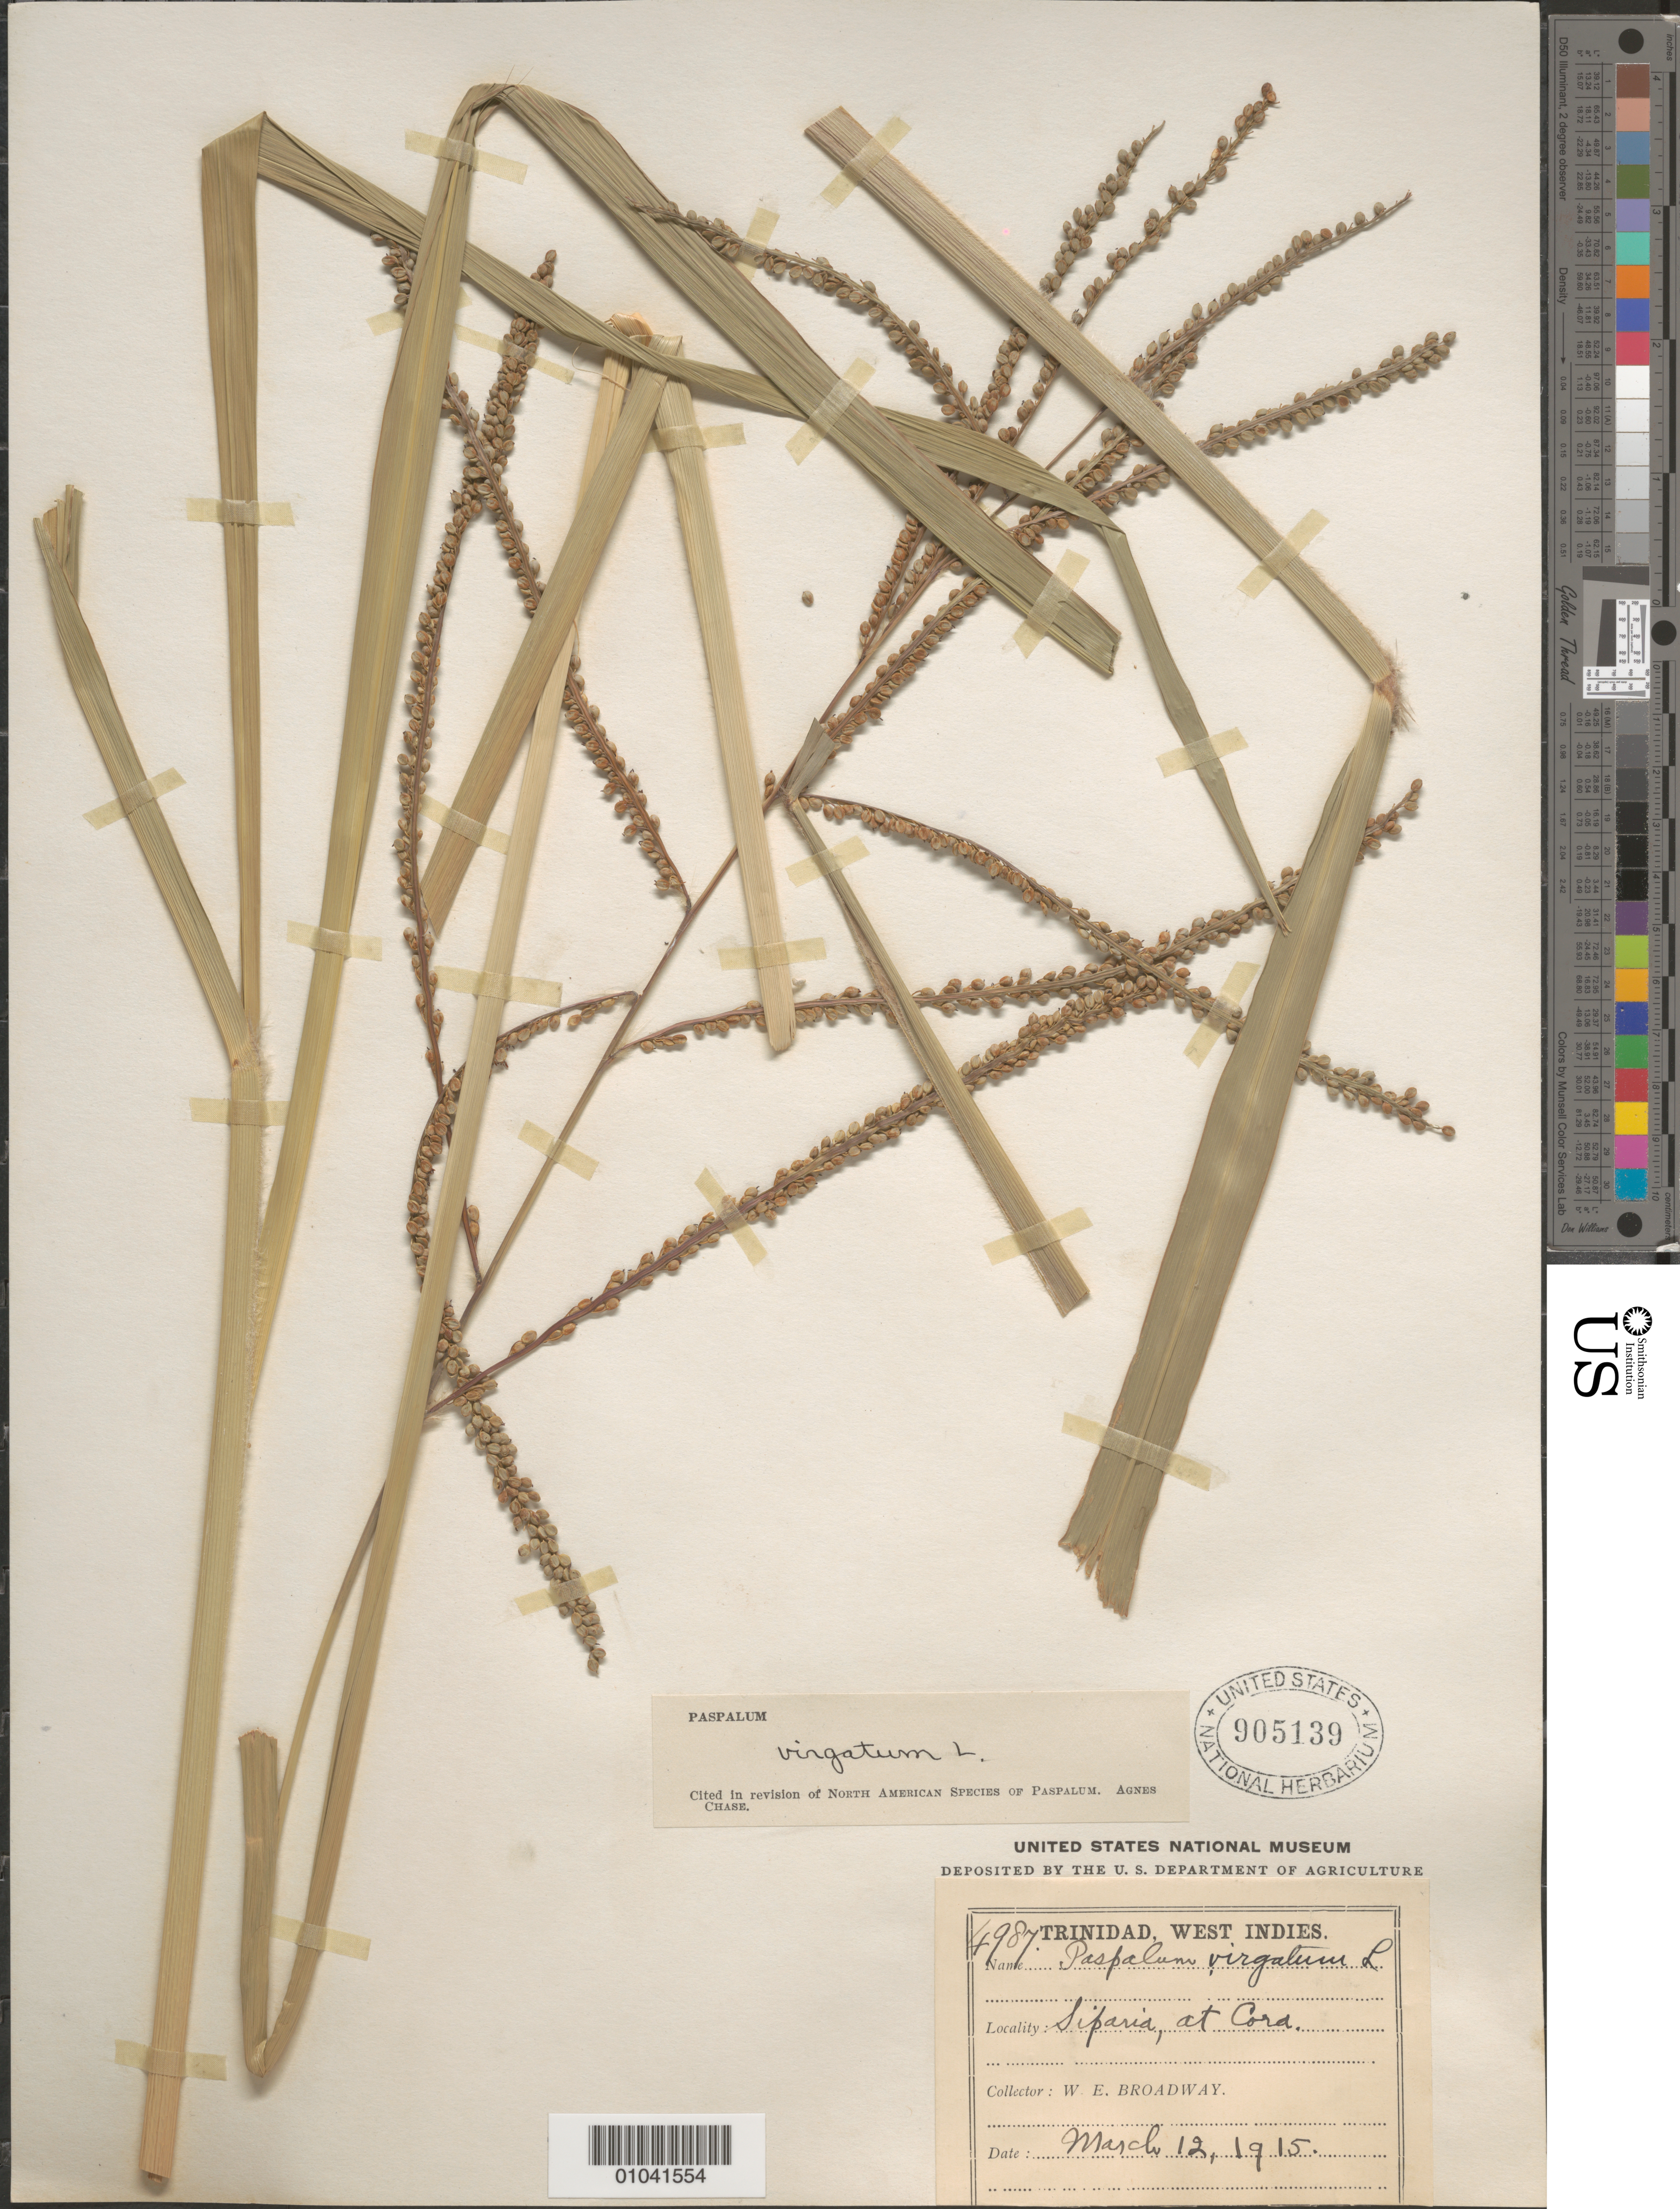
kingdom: Plantae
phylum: Tracheophyta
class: Liliopsida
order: Poales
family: Poaceae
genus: Paspalum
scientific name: Paspalum virgatum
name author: L.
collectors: W. E. Broadway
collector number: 4987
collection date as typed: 12 Mar 1915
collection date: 1915-03-12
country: Trinidad and Tobago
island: Trinidad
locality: Siparia, at Cora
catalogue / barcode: US 905139